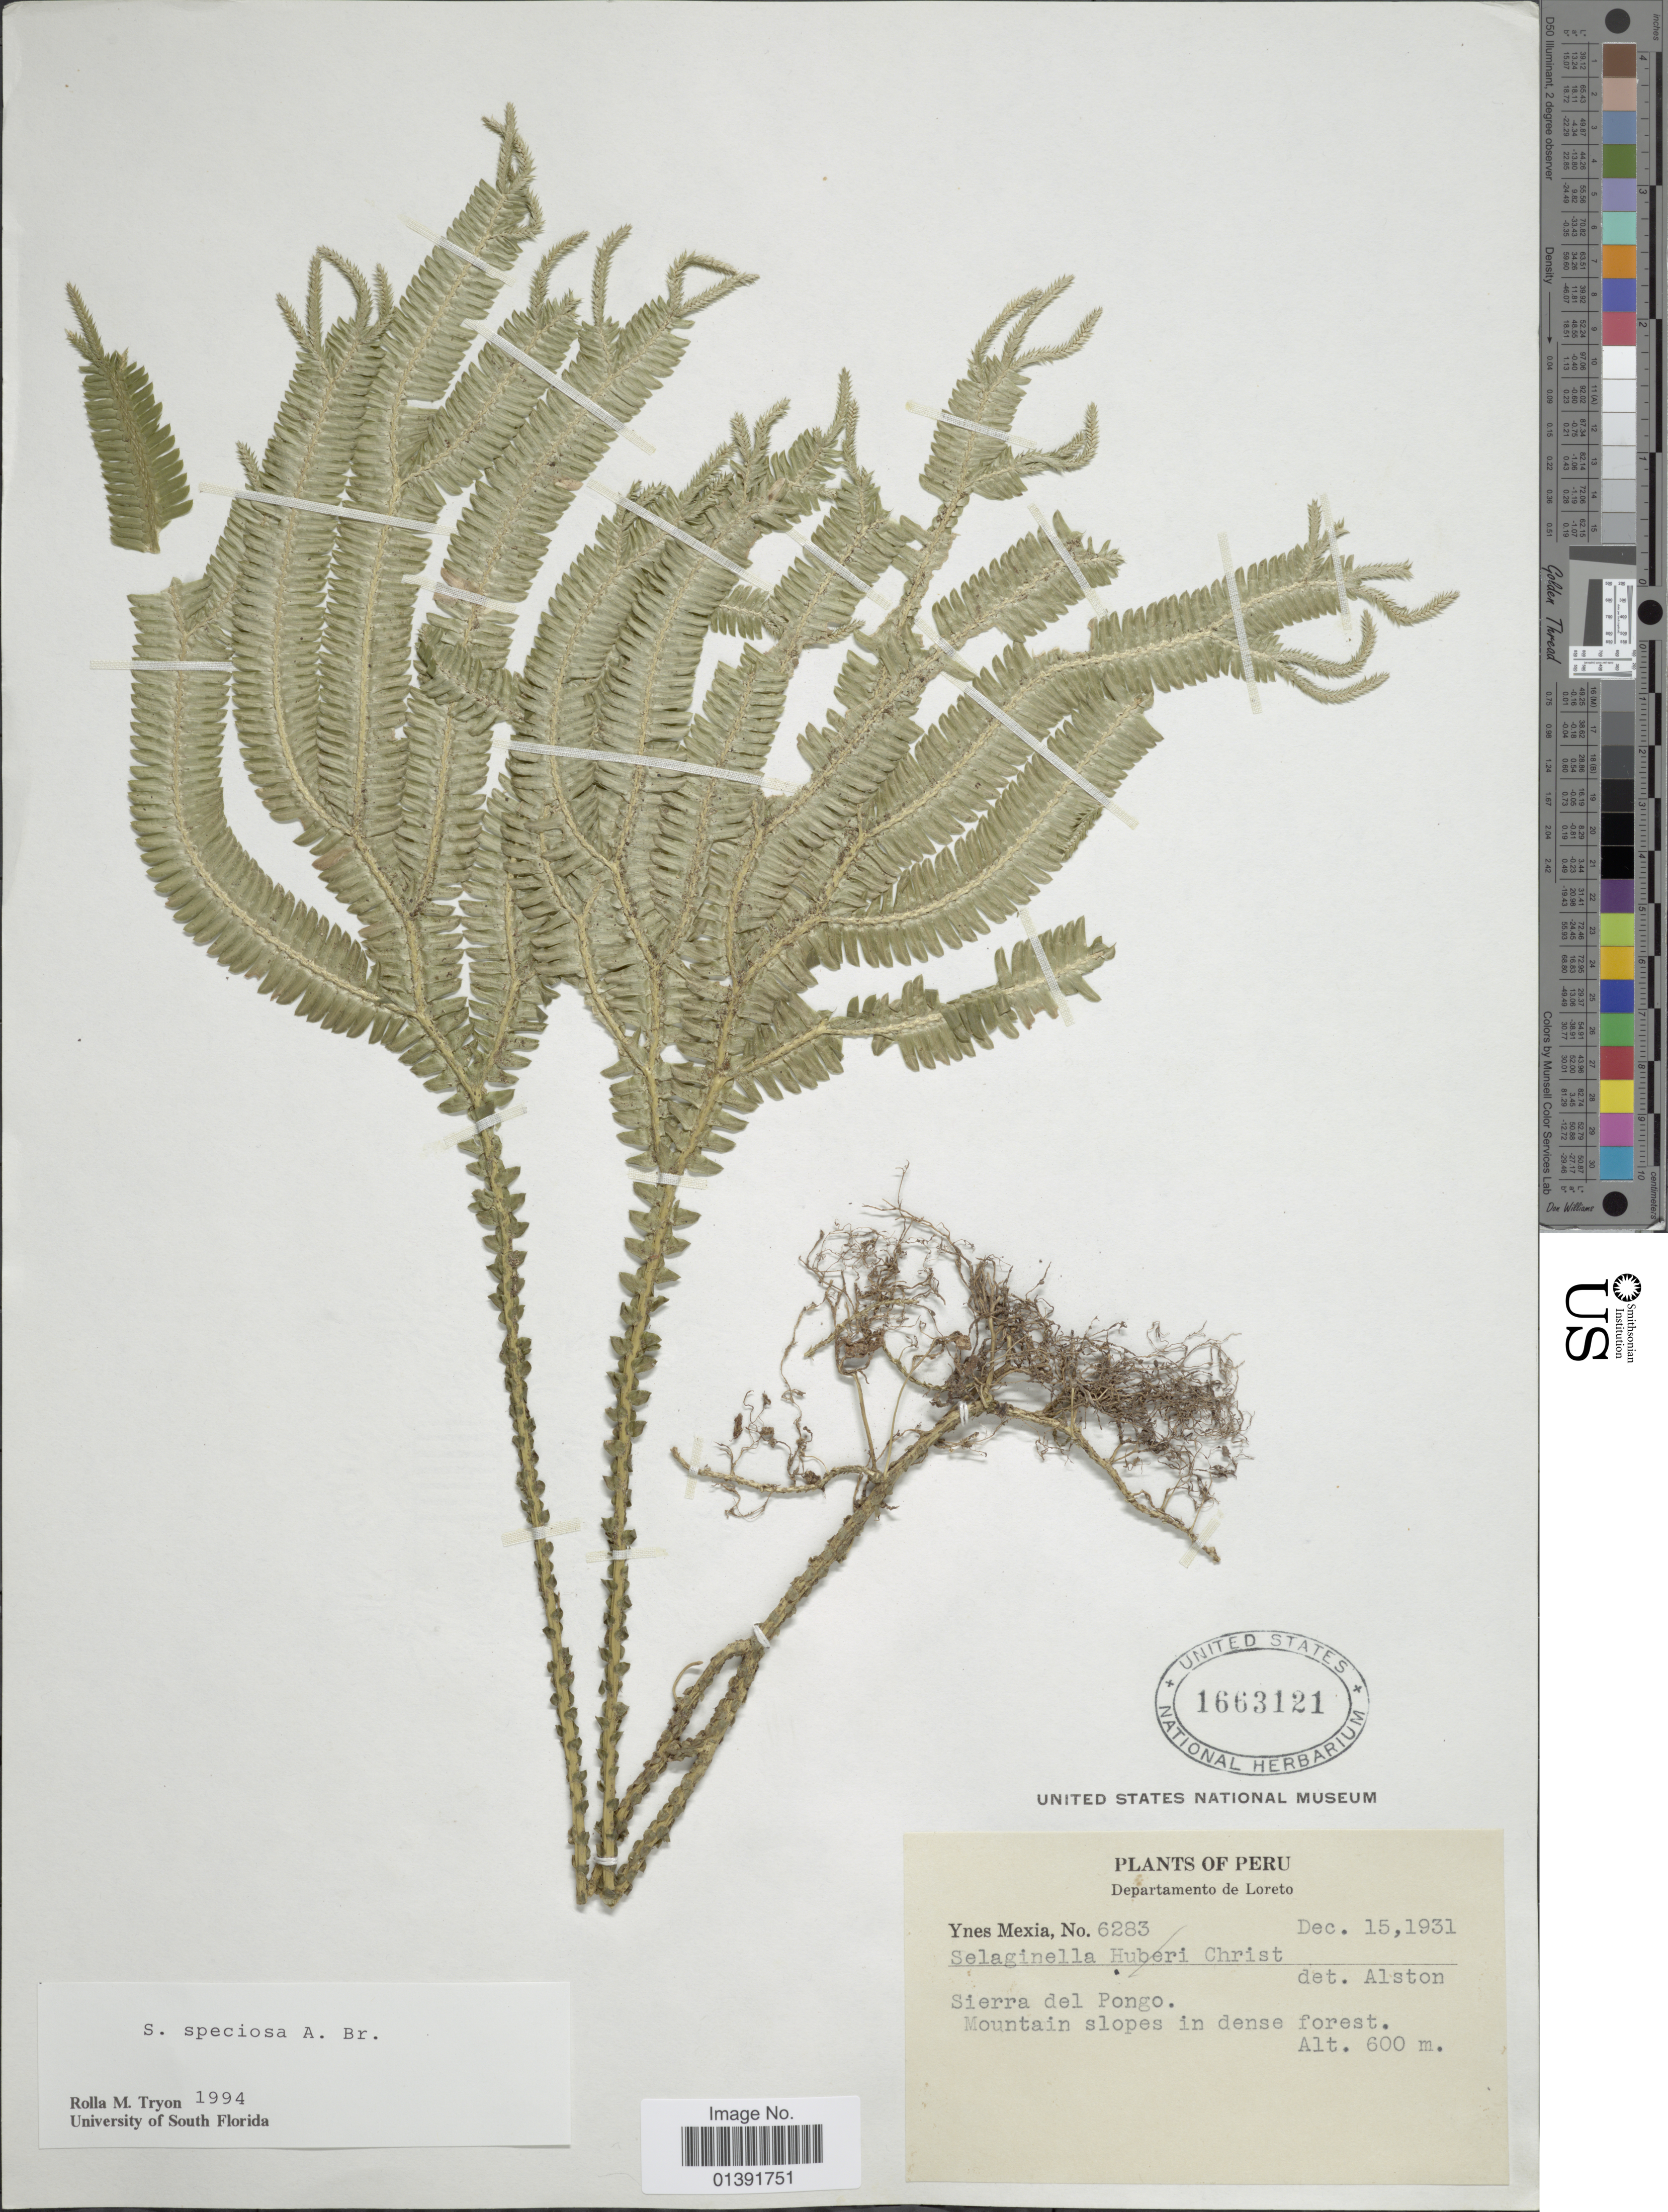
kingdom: Plantae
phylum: Tracheophyta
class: Lycopodiopsida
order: Selaginellales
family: Selaginellaceae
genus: Selaginella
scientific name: Selaginella speciosa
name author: A. Braun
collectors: Y. Mexia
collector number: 6283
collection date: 1931-12-15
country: Peru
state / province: Loreto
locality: Sierra del Pongo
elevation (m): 600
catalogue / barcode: US 1663121